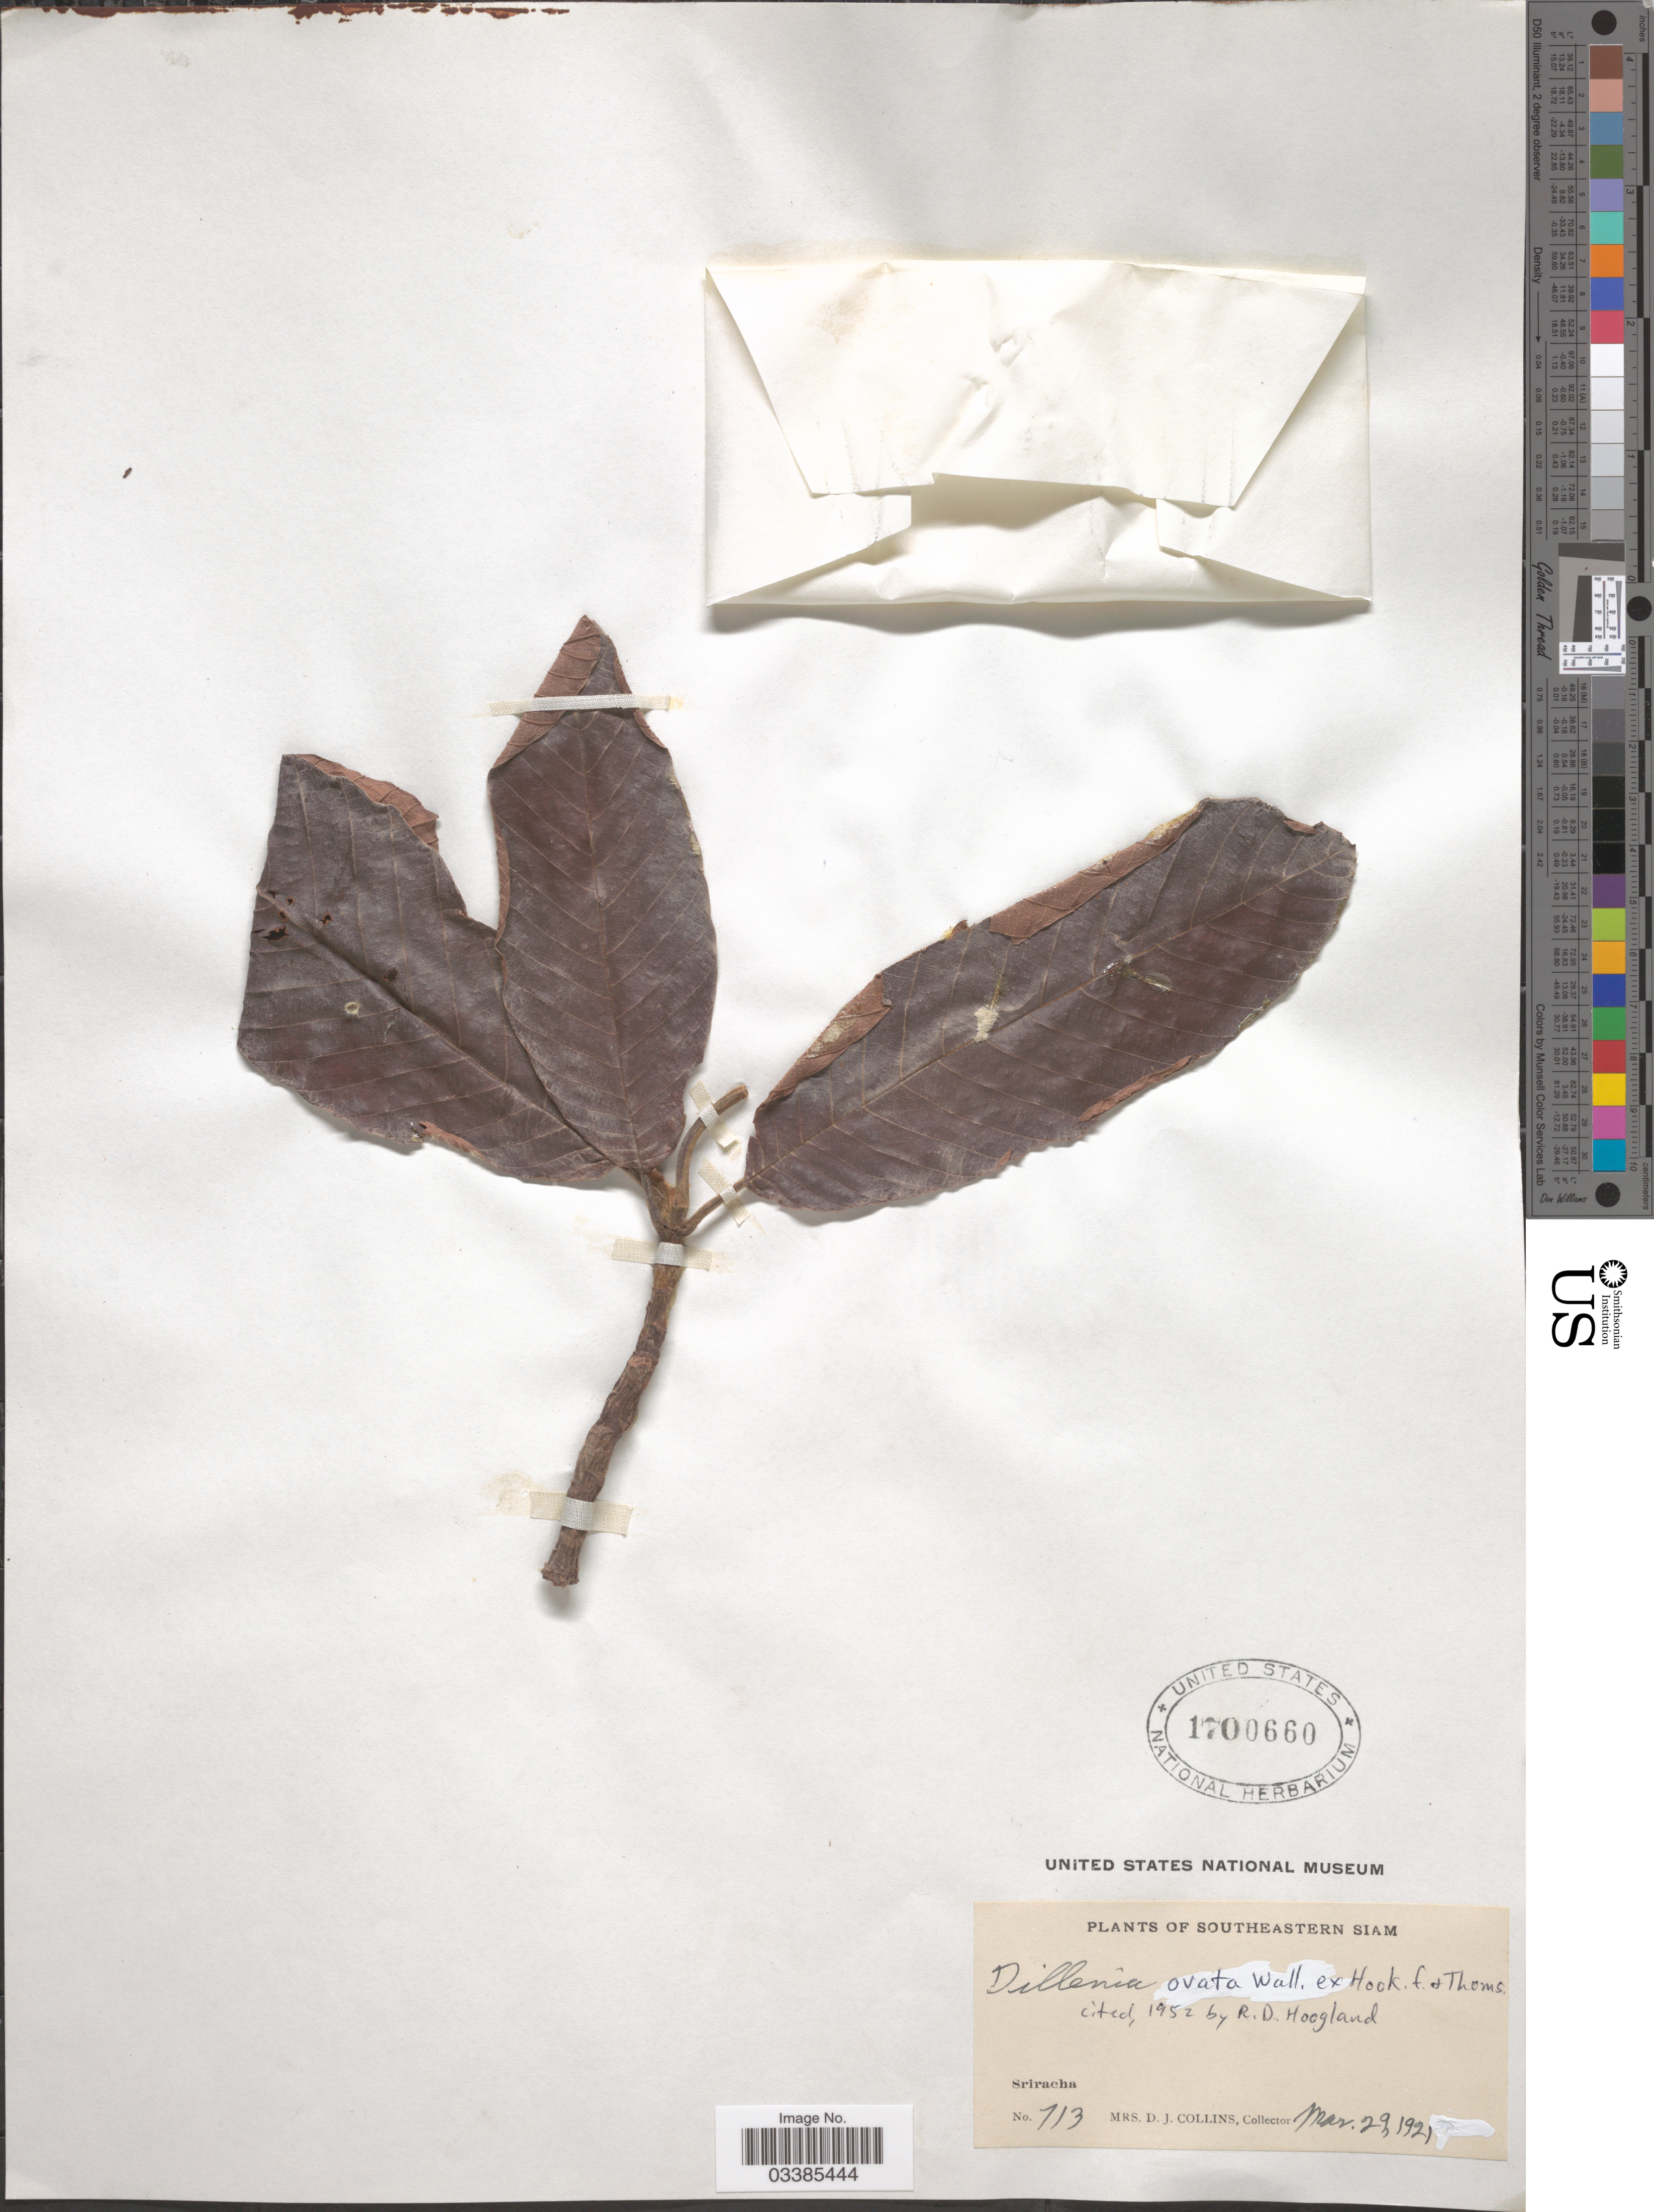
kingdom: Plantae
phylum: Tracheophyta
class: Magnoliopsida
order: Dilleniales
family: Dilleniaceae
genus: Dillenia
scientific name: Dillenia ovata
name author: Wall. ex Hook. f. & Thoms.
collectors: Mrs. D. J. Collins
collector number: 713*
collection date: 1921-03-29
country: Thailand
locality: Southeastern Siam, Sriracha.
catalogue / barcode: US 1700660